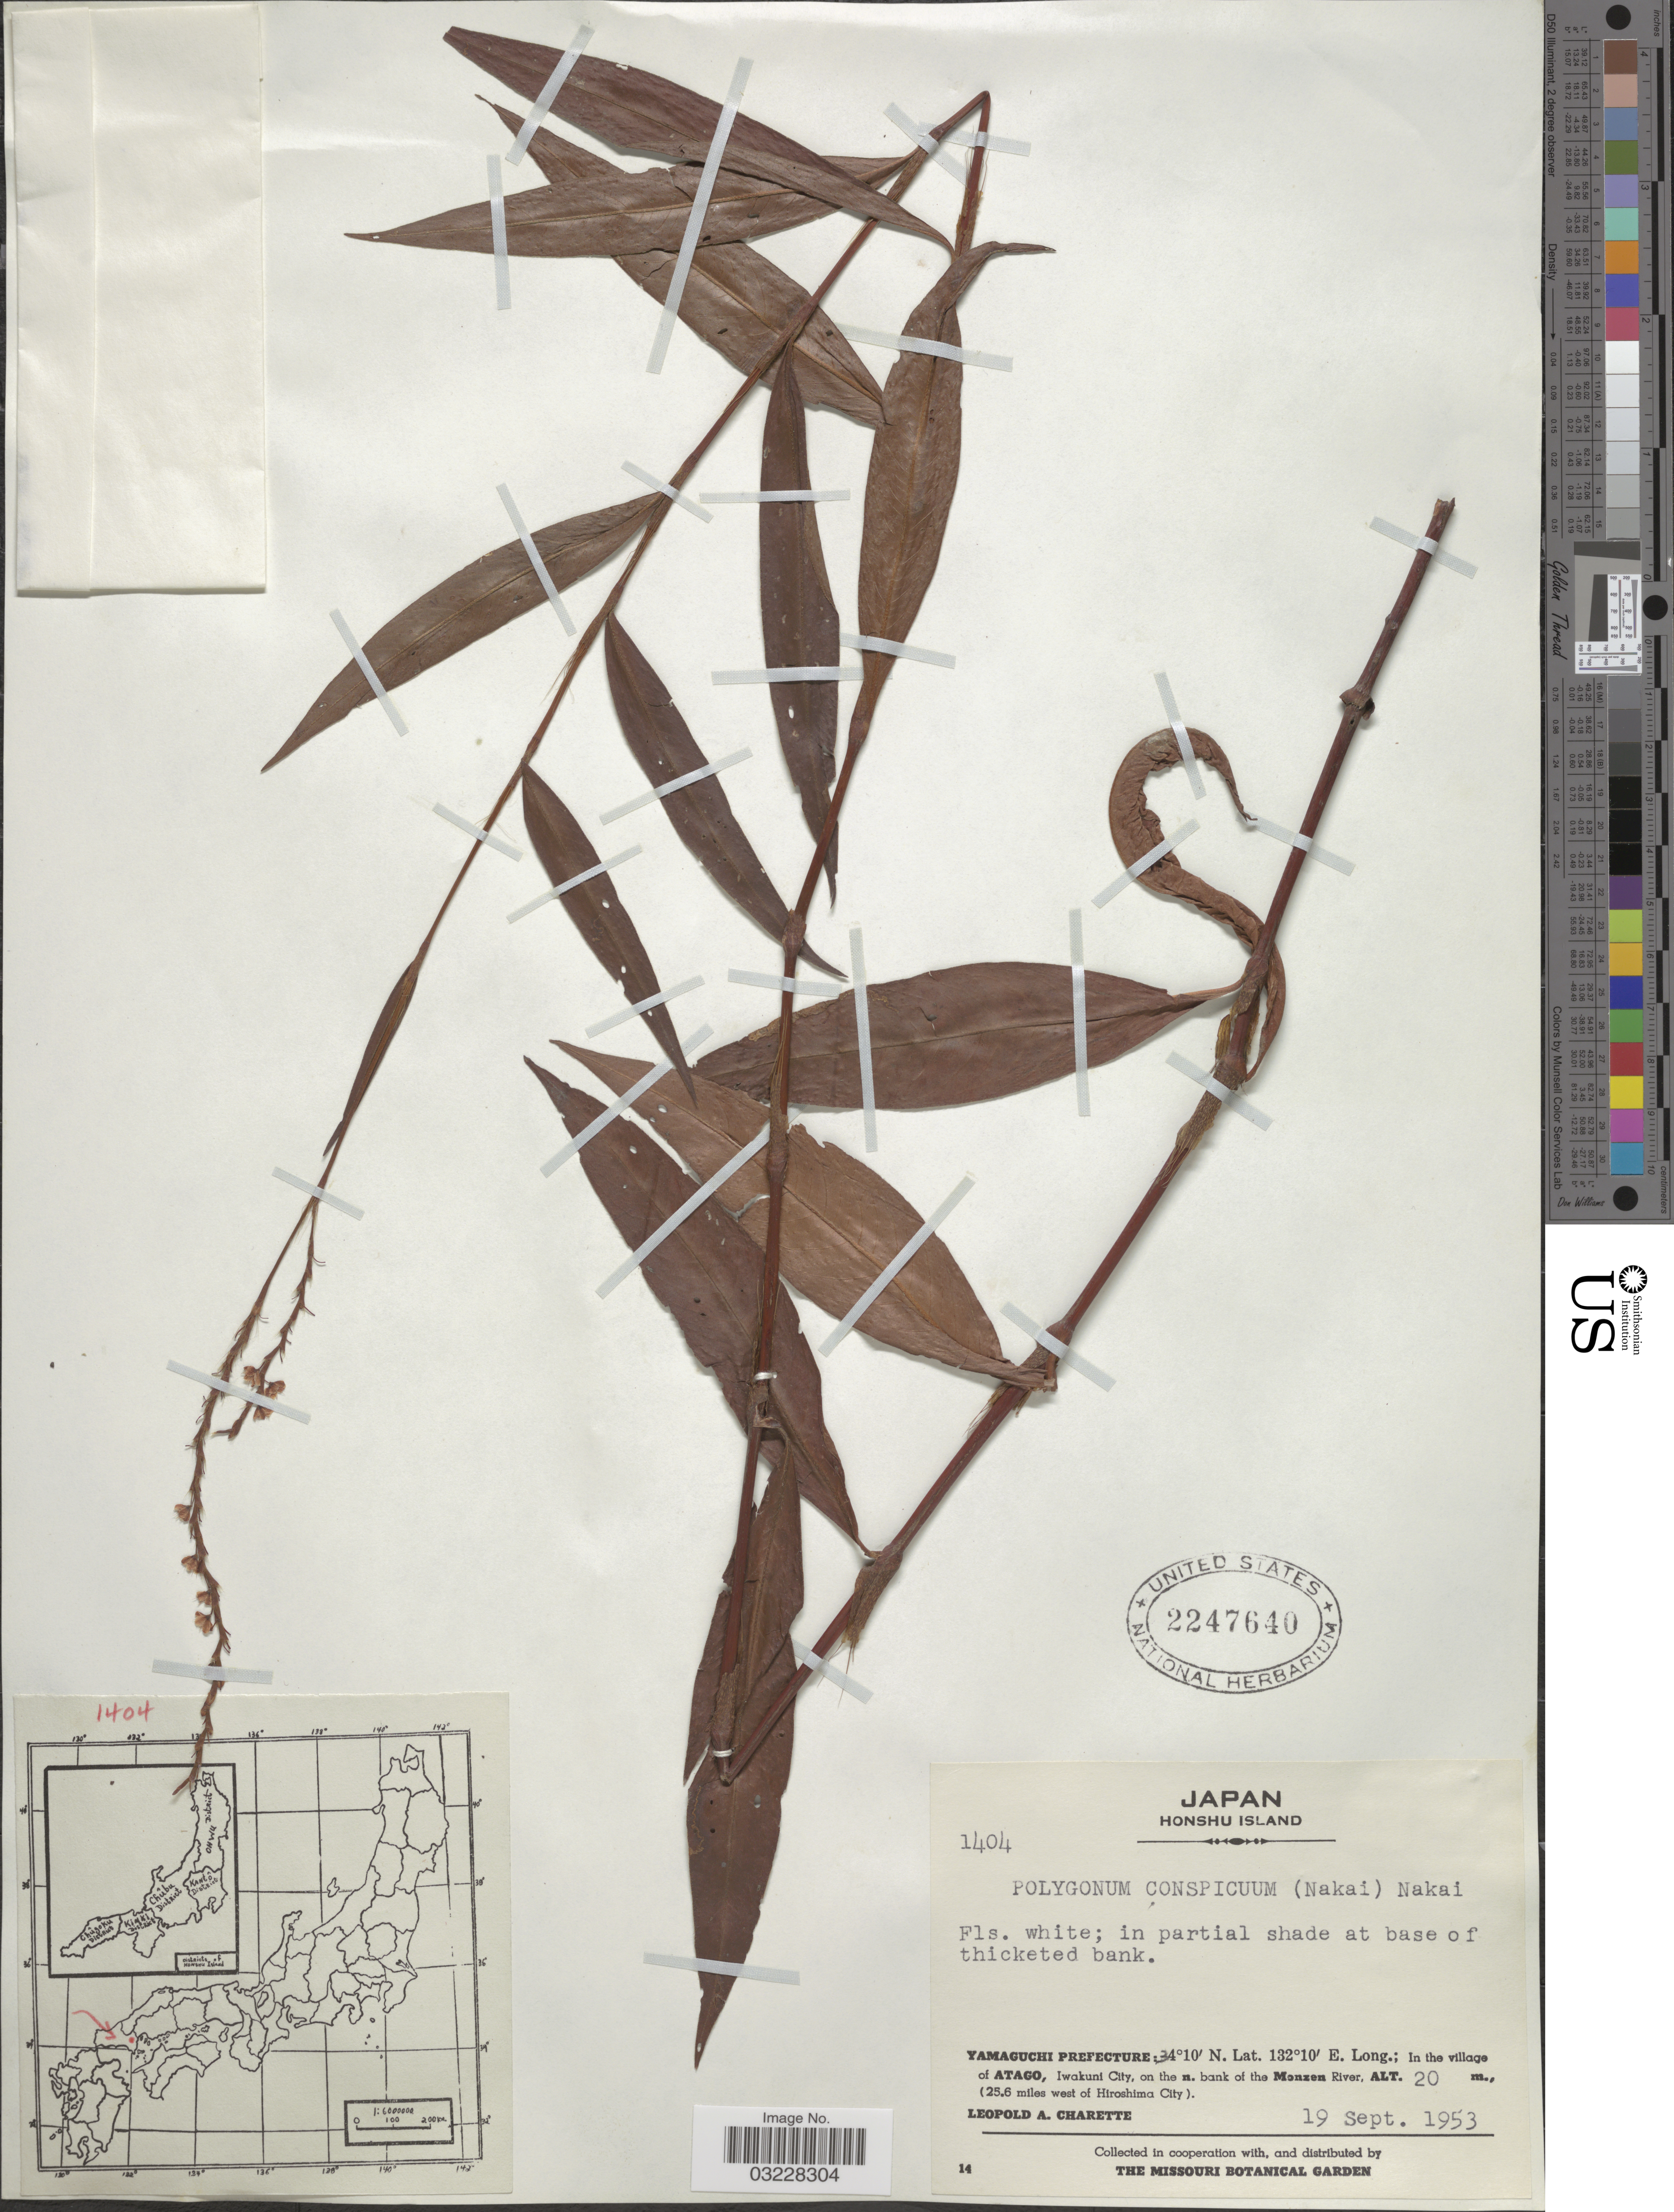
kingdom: Plantae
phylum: Tracheophyta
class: Magnoliopsida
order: Caryophyllales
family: Polygonaceae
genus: Polygonum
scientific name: Polygonum conspicuum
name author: Nakai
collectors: L. A. Charette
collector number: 1404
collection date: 1953-09-19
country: Japan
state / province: Yamaguti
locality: Honshu Island. Yamaguchi Prefecture: In the village of Atago, Iwakuni City, on the n. bank of the Monzen River. (25.6 miles west of Hiroshima City).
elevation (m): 20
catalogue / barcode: US 2247640